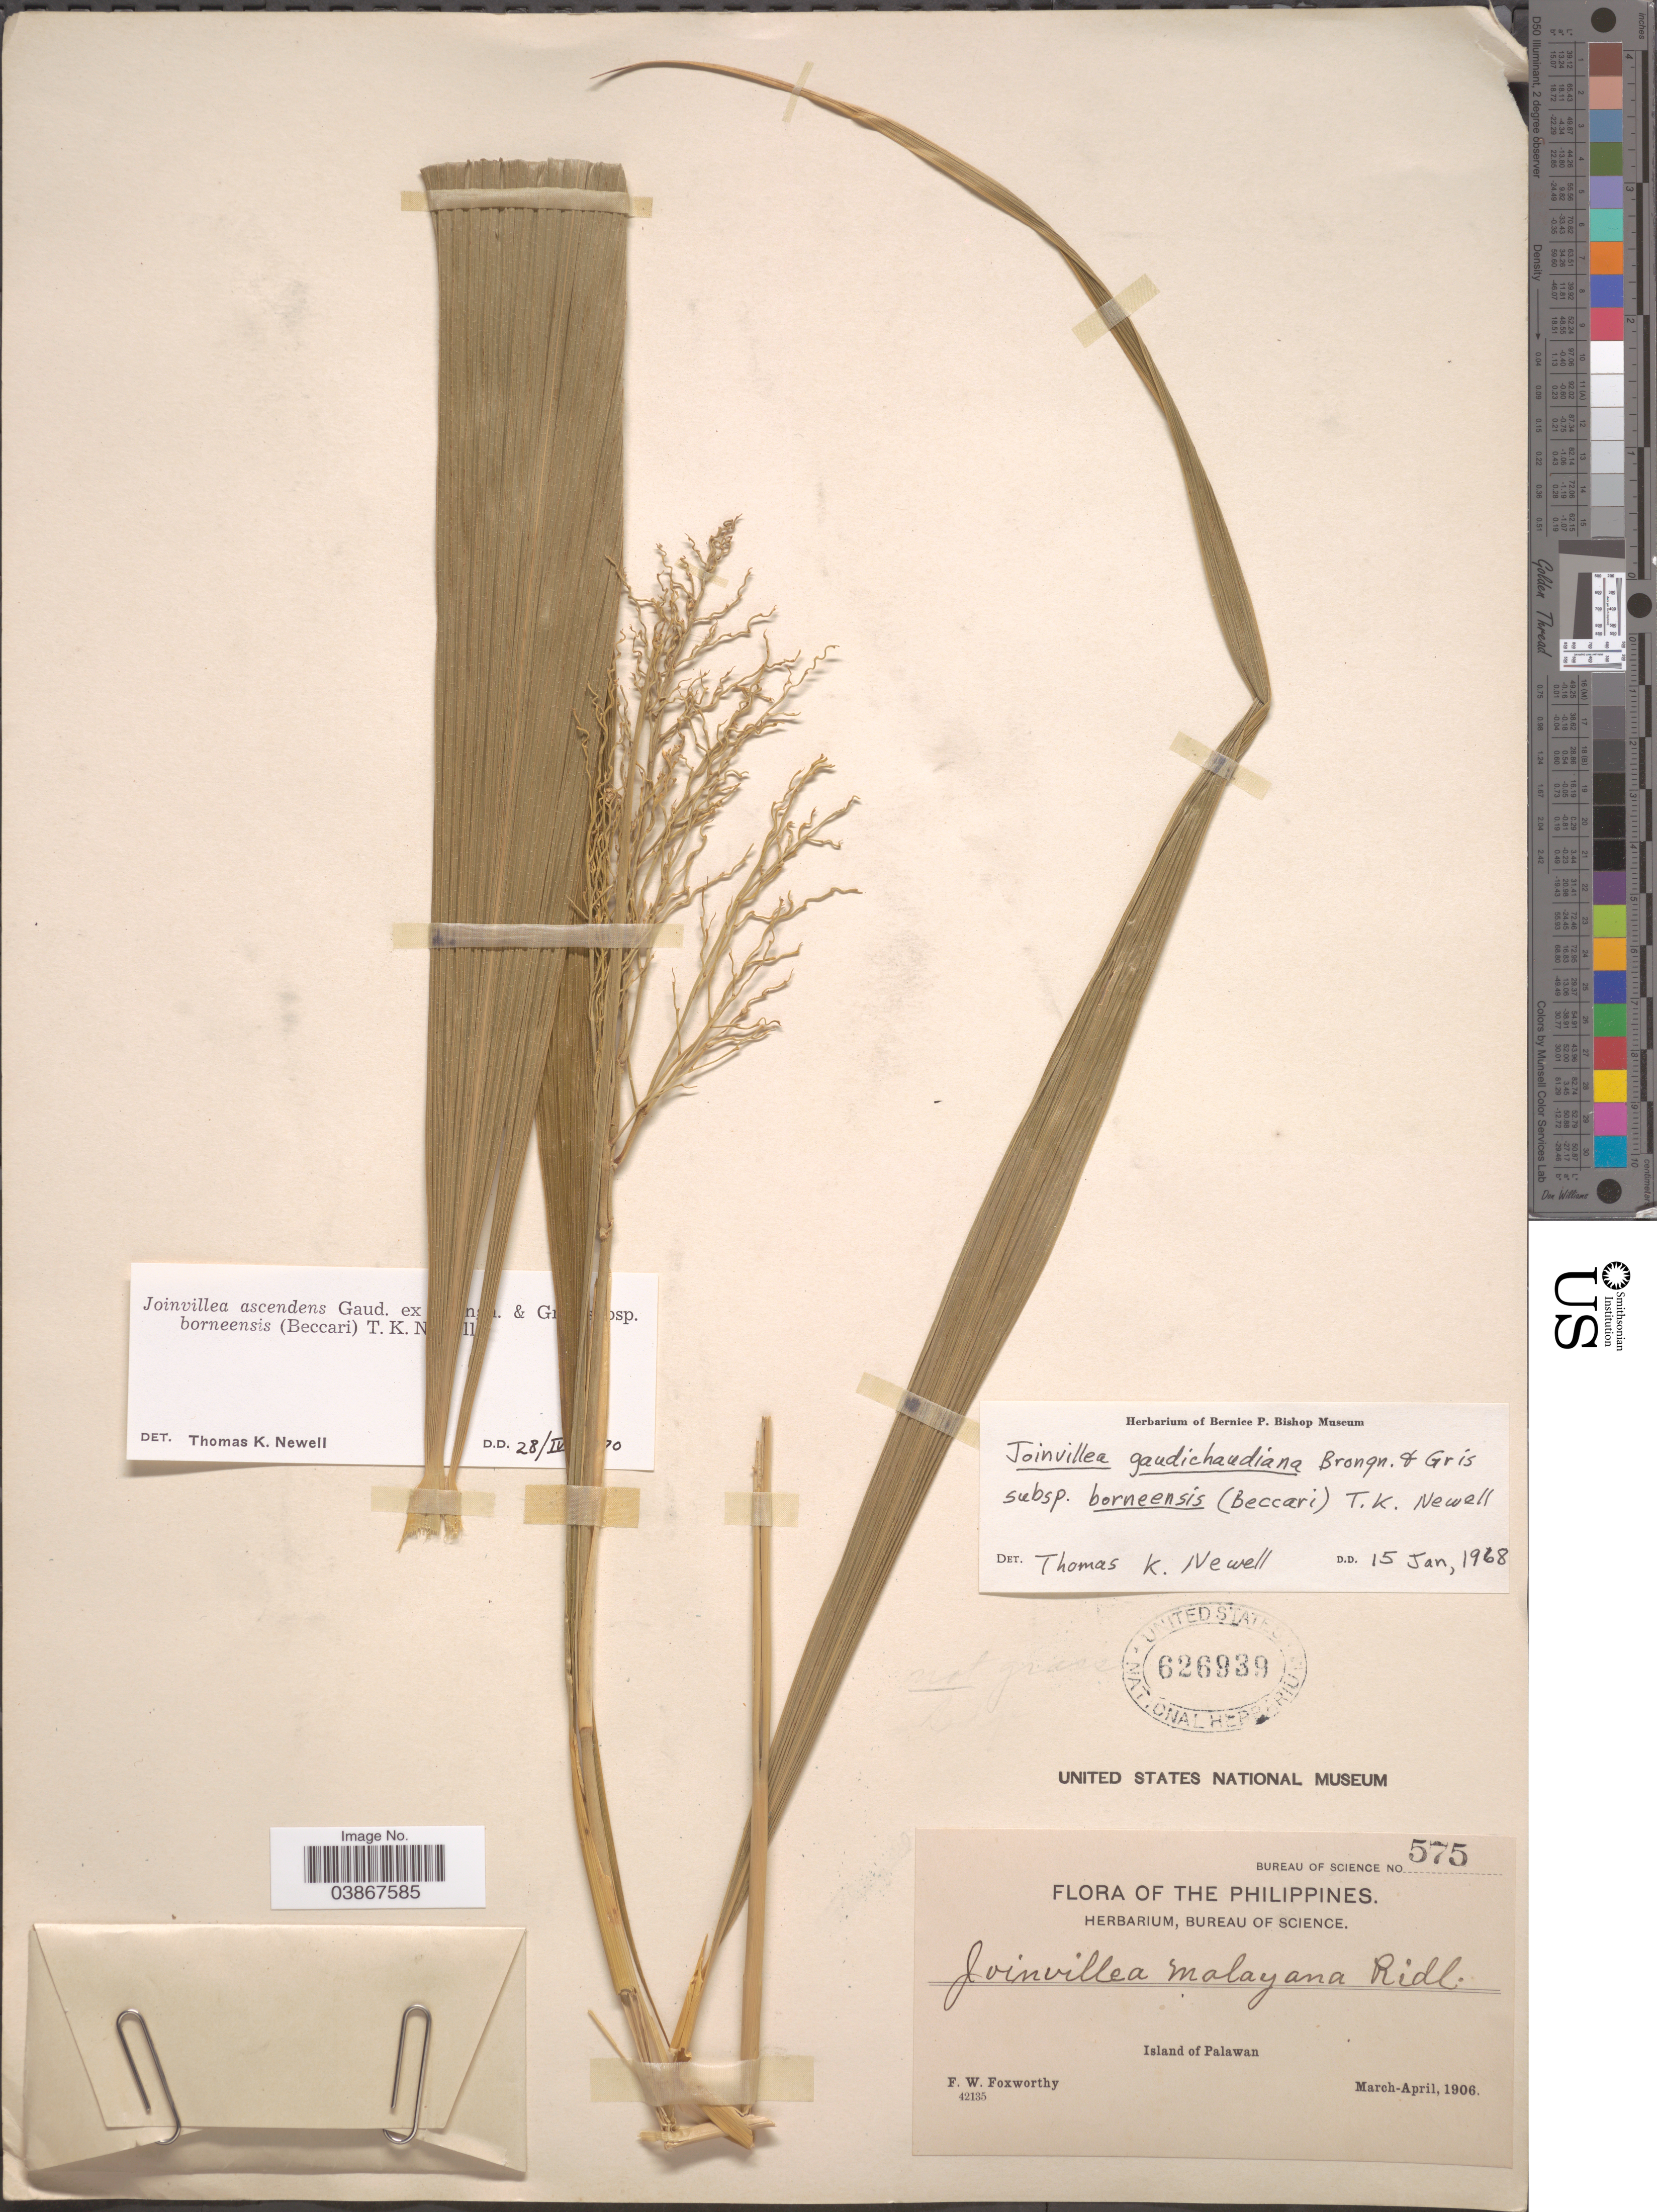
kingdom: Plantae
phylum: Tracheophyta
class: Liliopsida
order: Poales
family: Joinvilleaceae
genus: Joinvillea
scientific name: Joinvillea ascendens subsp. borneensis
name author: (Becc.) Newell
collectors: F. W. Foxworthy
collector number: Bureau of Science 575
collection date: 1906-03/1906-04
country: Philippines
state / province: Mimaropa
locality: Island of Palawan.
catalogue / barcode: US 626939